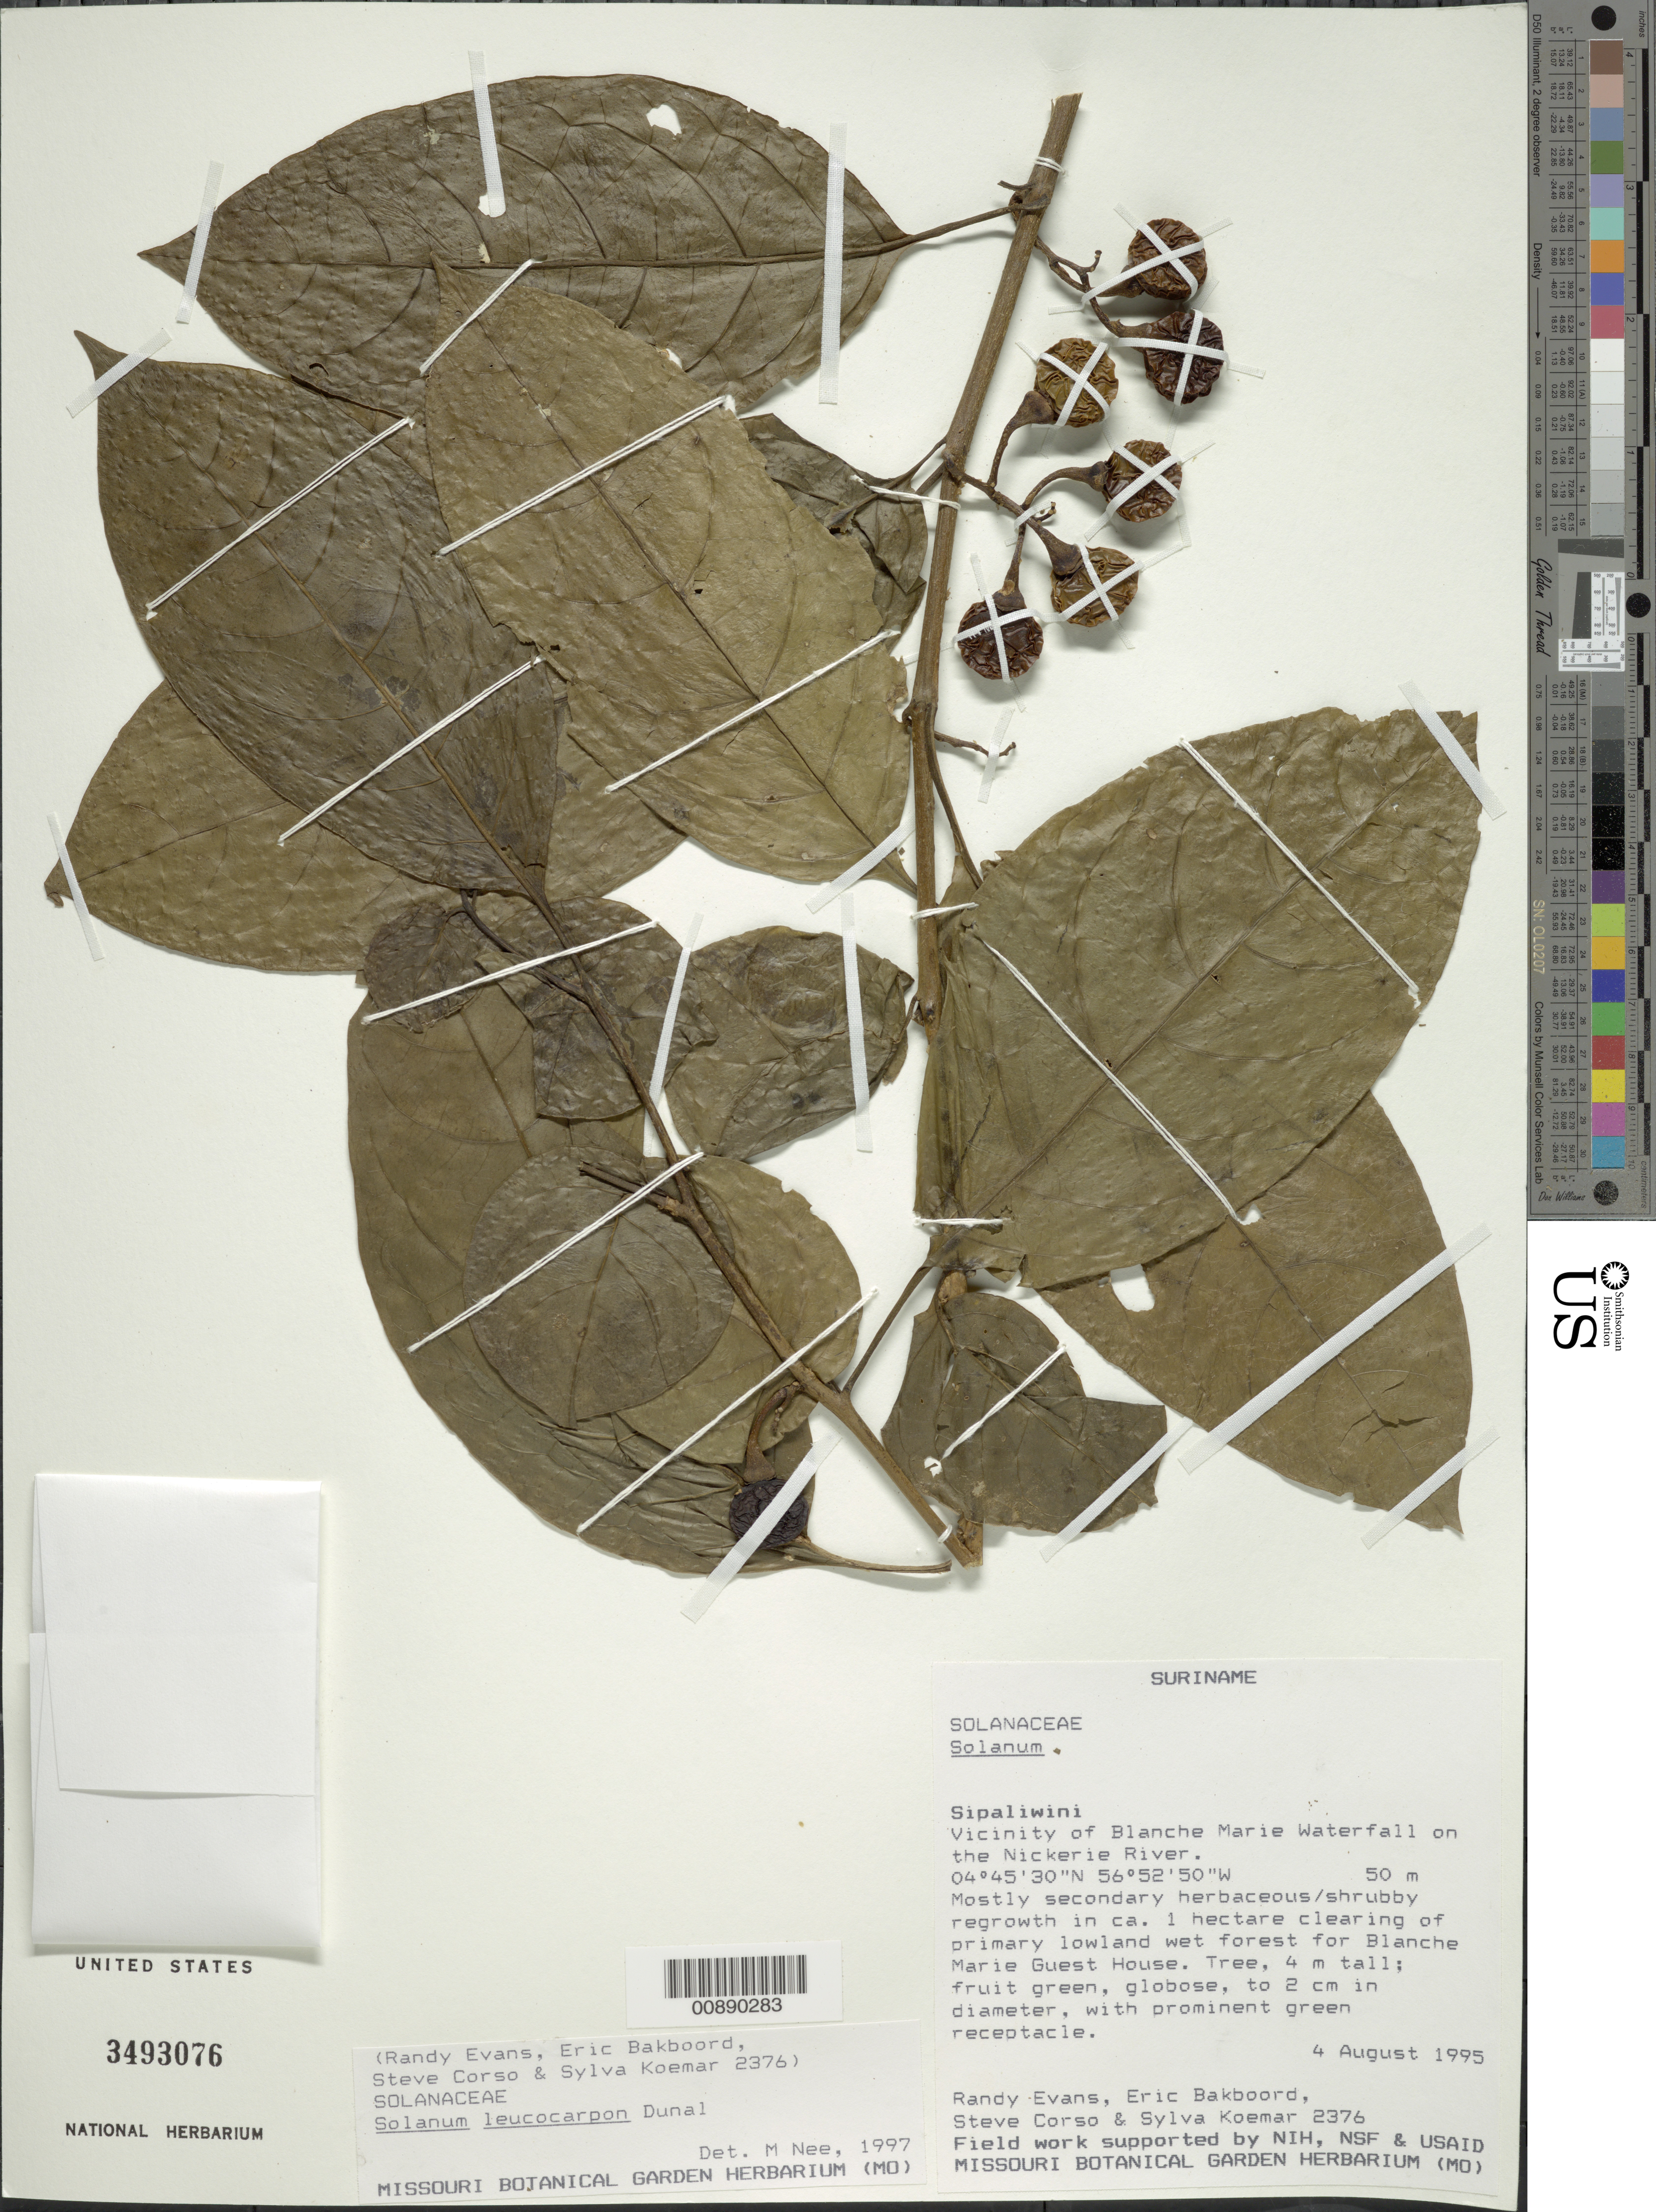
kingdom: Plantae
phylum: Tracheophyta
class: Magnoliopsida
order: Solanales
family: Solanaceae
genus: Solanum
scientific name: Solanum leucocarpon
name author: Dunal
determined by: Nee, Michael H.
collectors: R. Evans, E. Bakboord, S. Corso & S. Koemar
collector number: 2376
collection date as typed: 4-Aug-95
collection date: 1995-08-04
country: Suriname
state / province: Sipaliwini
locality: Blanche Marie Waterfall, vic., on Nickerie R.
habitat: Mostly secondary herbaceous/shrubby regrowth in ca. 1 hectare clearing of primary lowland wet forest for Blanche Marie Guest House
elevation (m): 50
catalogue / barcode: US 3493076